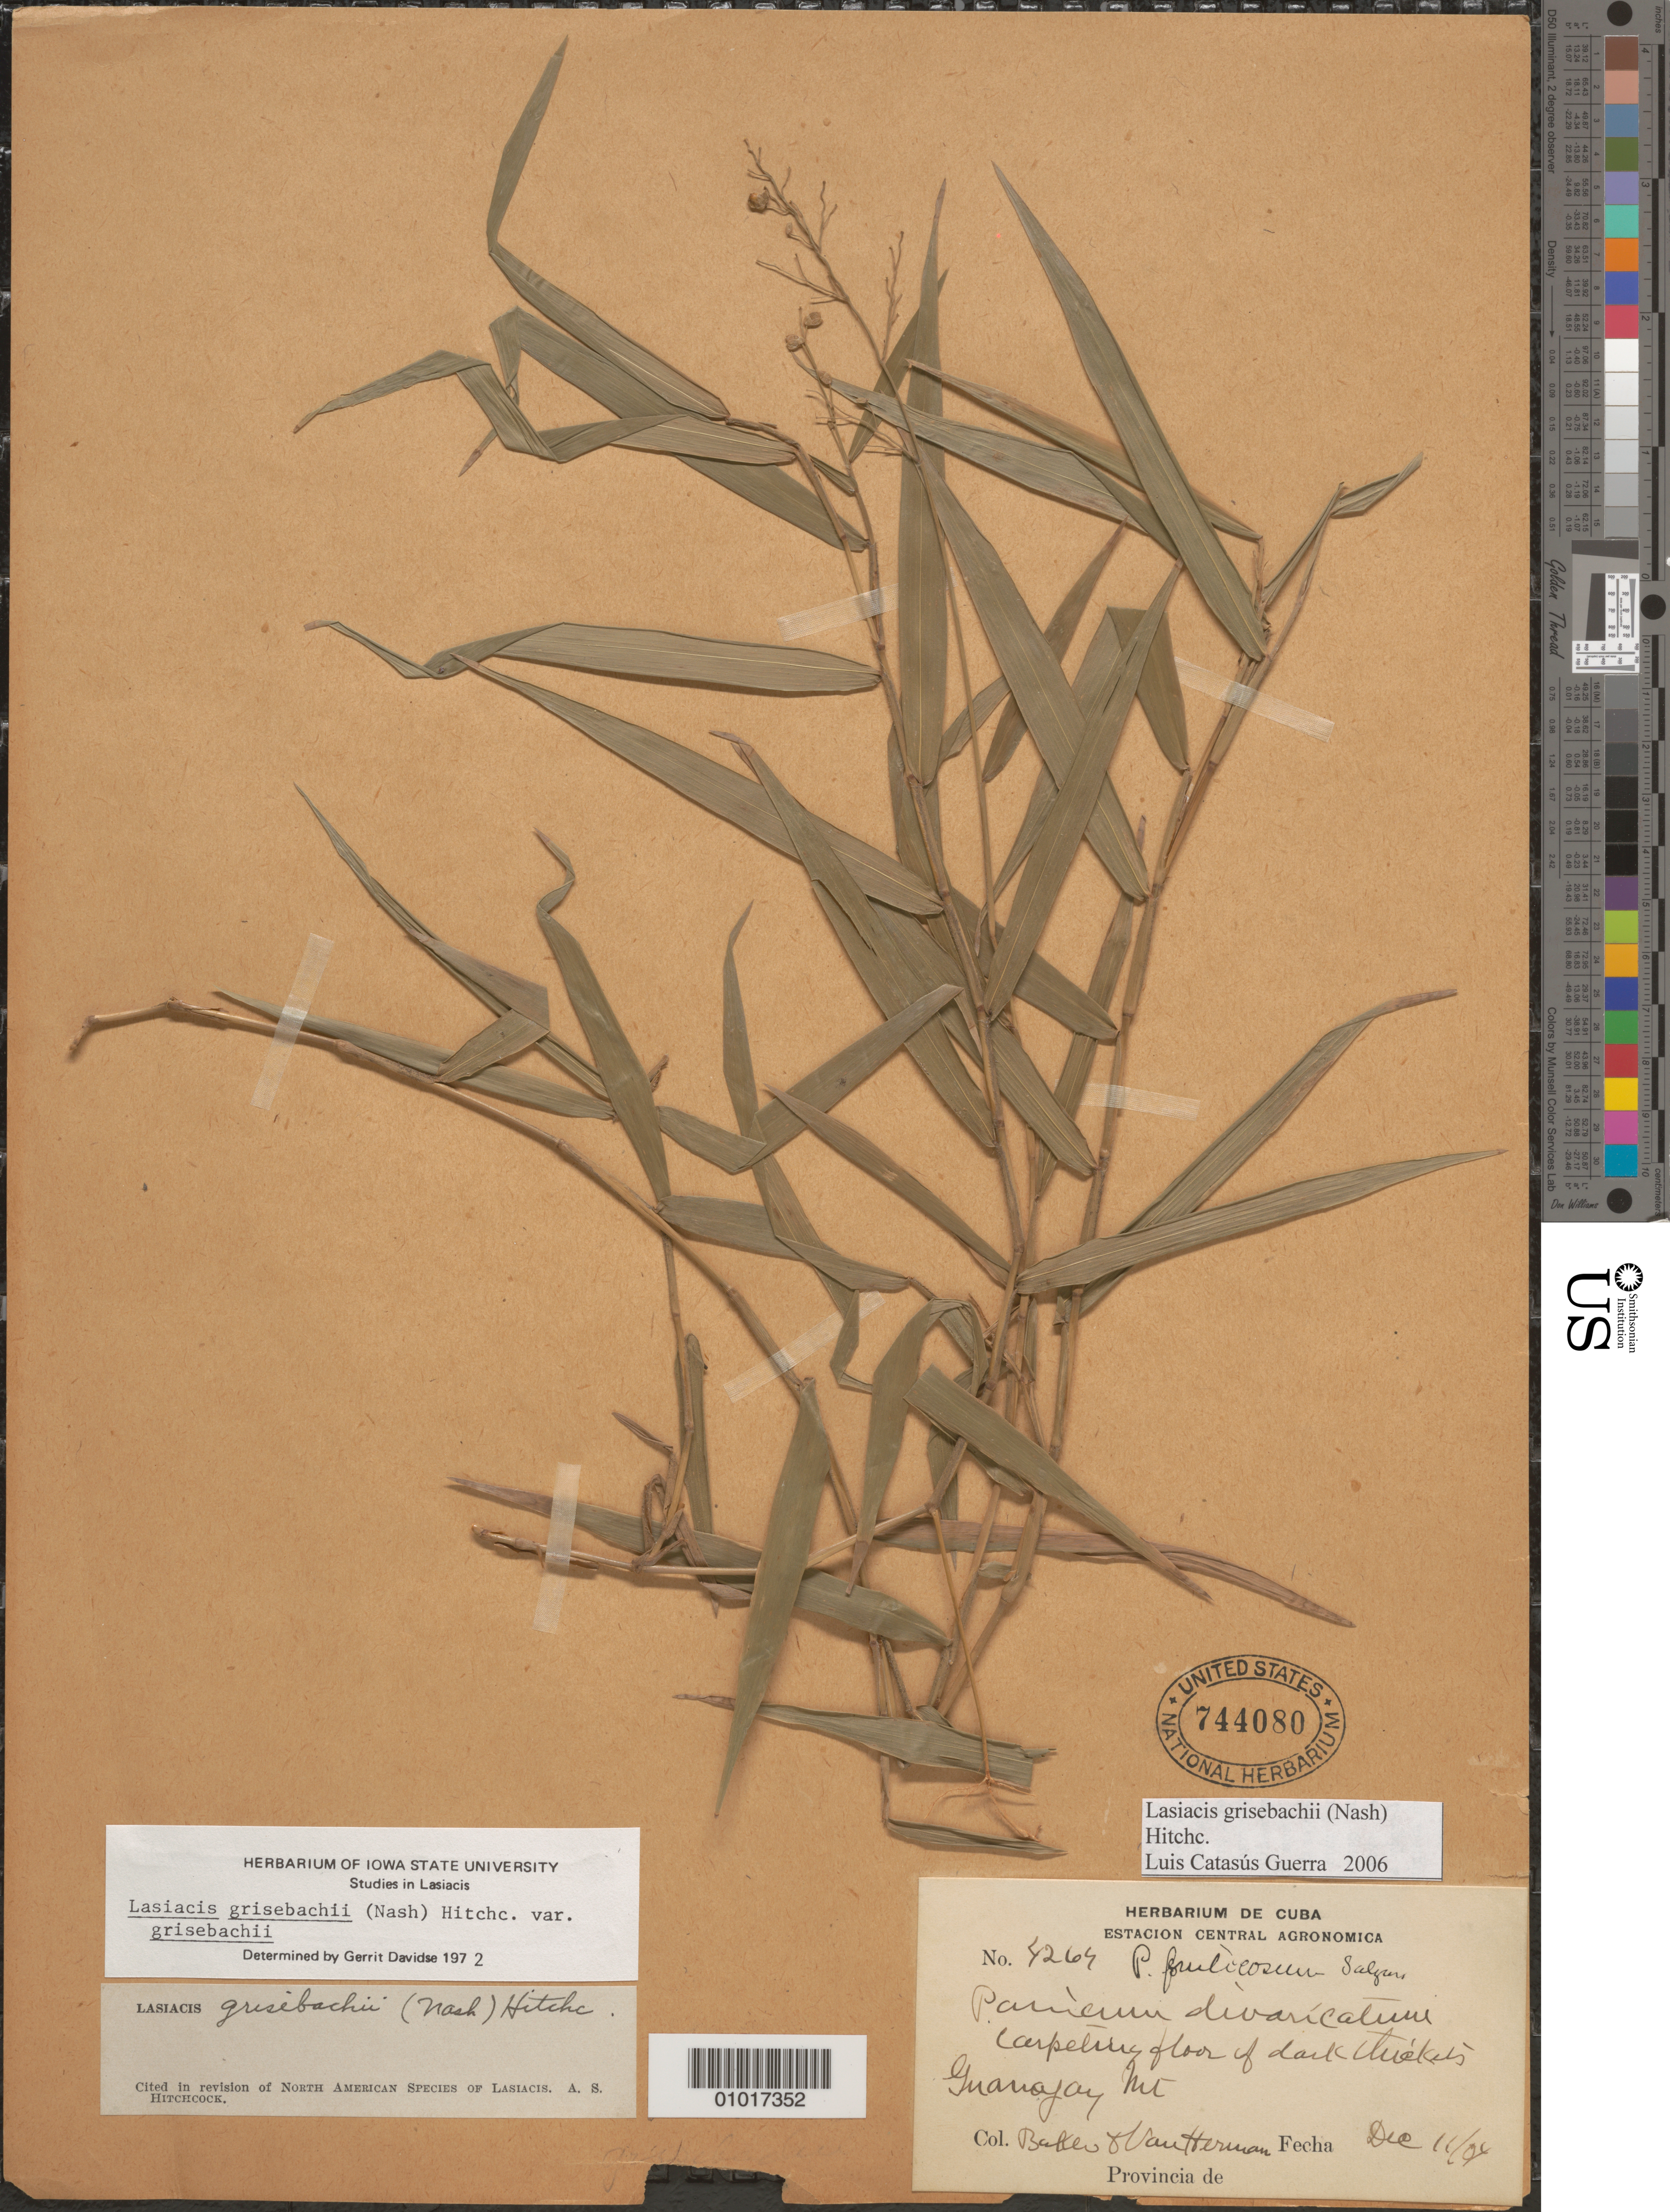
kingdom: Plantae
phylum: Tracheophyta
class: Liliopsida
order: Poales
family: Poaceae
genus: Lasiacis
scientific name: Lasiacis grisebachii var. grisebachii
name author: (Nash) Hitchc.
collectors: C. F. Baker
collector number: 4269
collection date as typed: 01 Nov 1904 to 30 Nov 1904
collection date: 1904-11-01/1904-11-30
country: Cuba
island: Cuba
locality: Guanajay Mountain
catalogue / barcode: US 744080